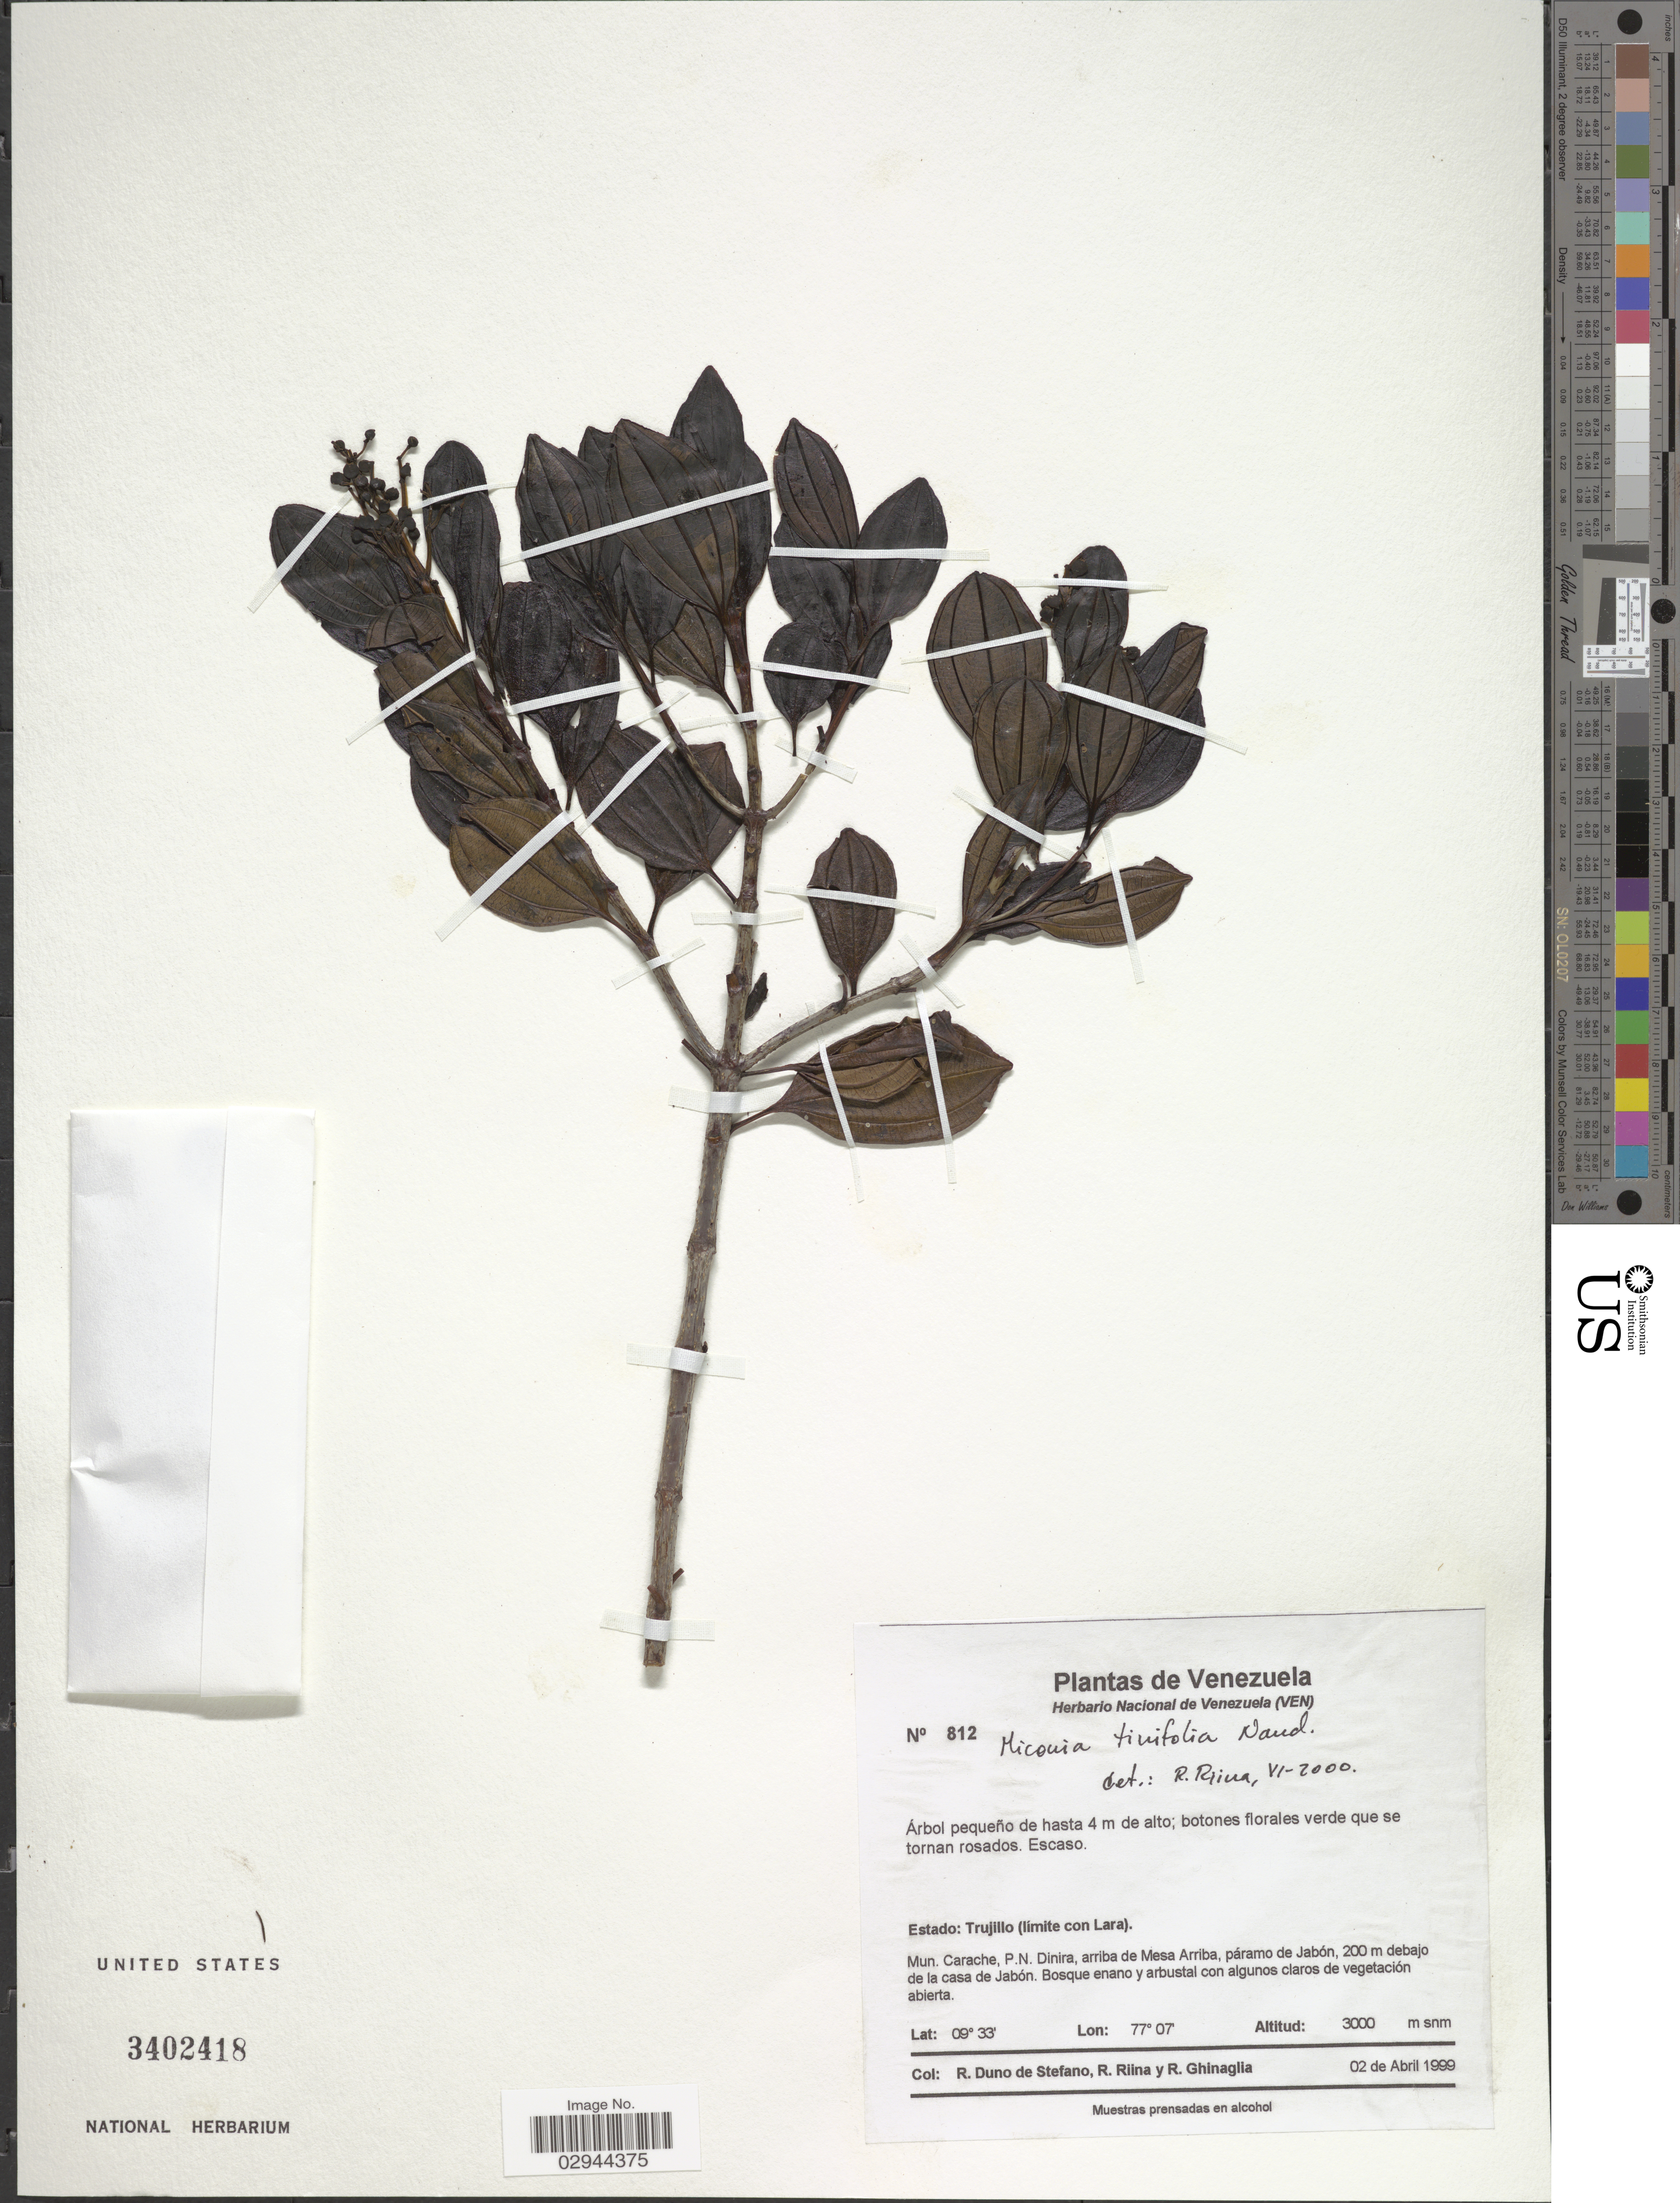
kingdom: Plantae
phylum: Tracheophyta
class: Magnoliopsida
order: Myrtales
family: Melastomataceae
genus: Miconia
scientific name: Miconia tinifolia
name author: Naudin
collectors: R. Duno de Stefano, R. Riina & R. Ghinaglia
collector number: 812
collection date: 1999-04-02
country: Venezuela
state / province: Trujillo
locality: Estado: Trujillo (límite con Lara). Mun. Carache, P.N. Dinira, arriba de Mesa Arriba, páramo de Jabón, 200 m debajo de la casa de Jabón.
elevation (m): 3000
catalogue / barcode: US 3402418